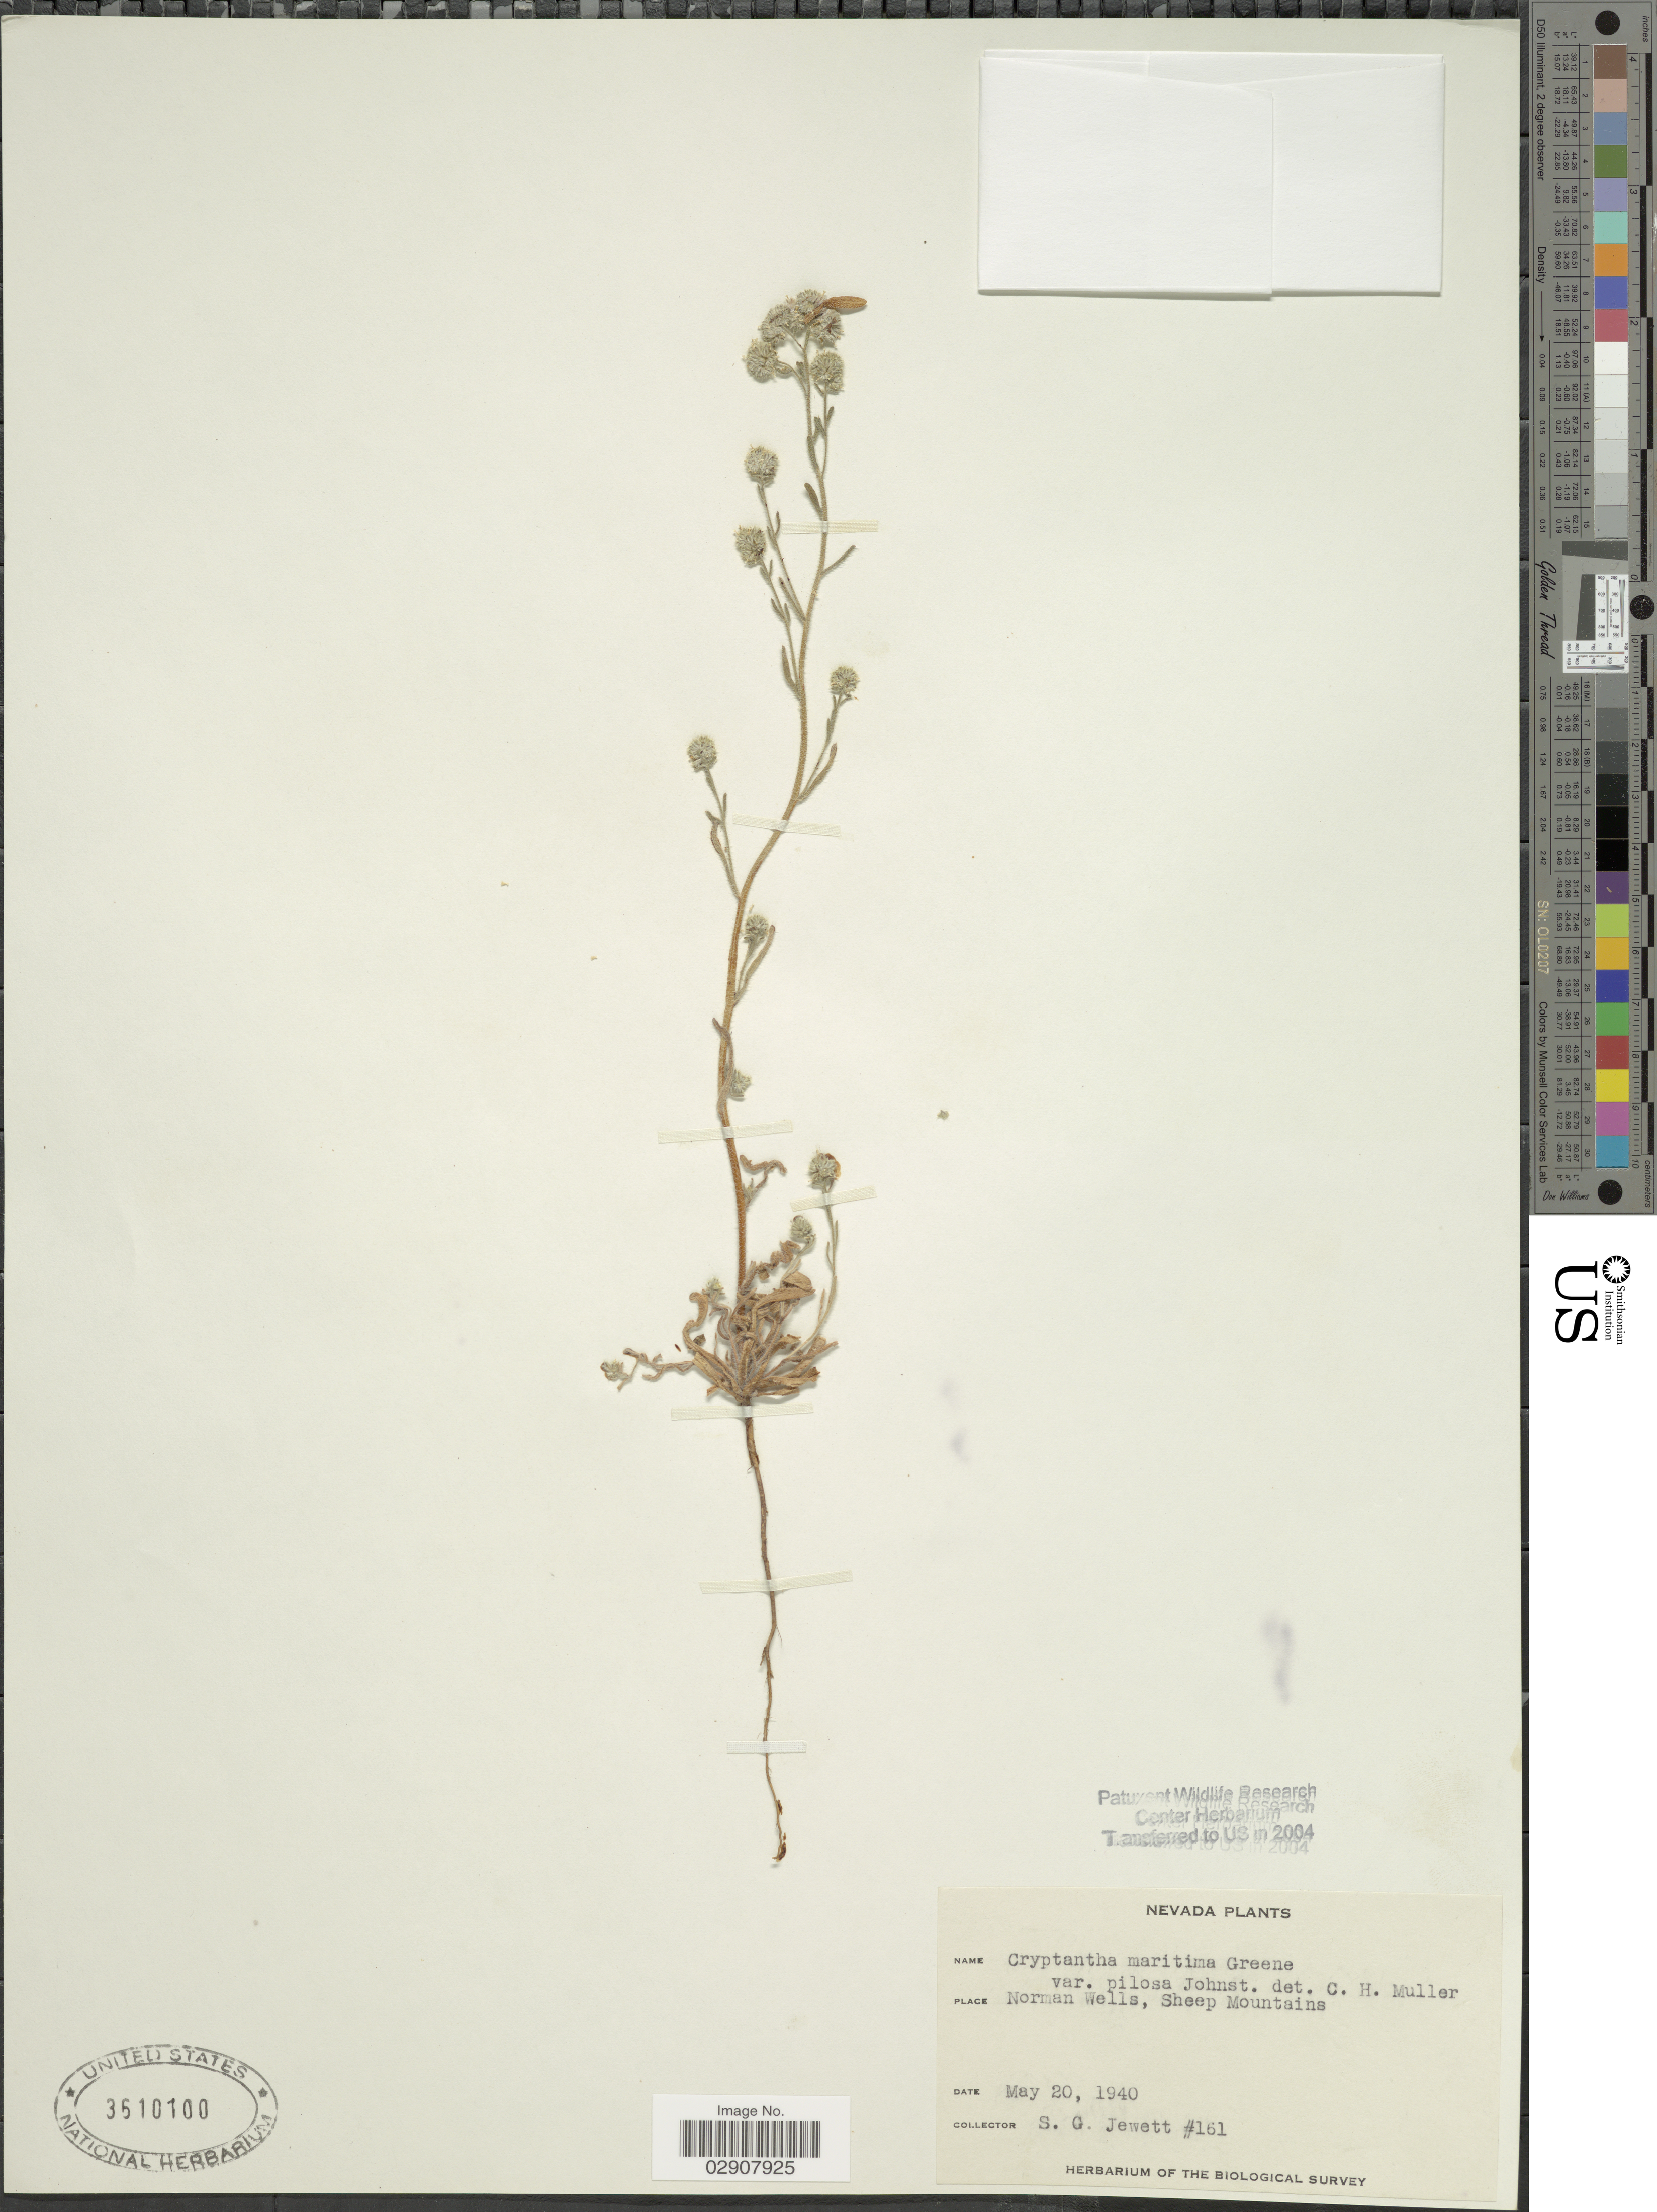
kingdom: Plantae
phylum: Tracheophyta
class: Magnoliopsida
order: Boraginales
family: Boraginaceae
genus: Cryptantha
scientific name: Cryptantha maritima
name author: (Greene) Greene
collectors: S. Jewett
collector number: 161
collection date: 1940-05-20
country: United States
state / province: Nevada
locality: Norman Wells, Sheep Mountains. Nevada.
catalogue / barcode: US 3610100